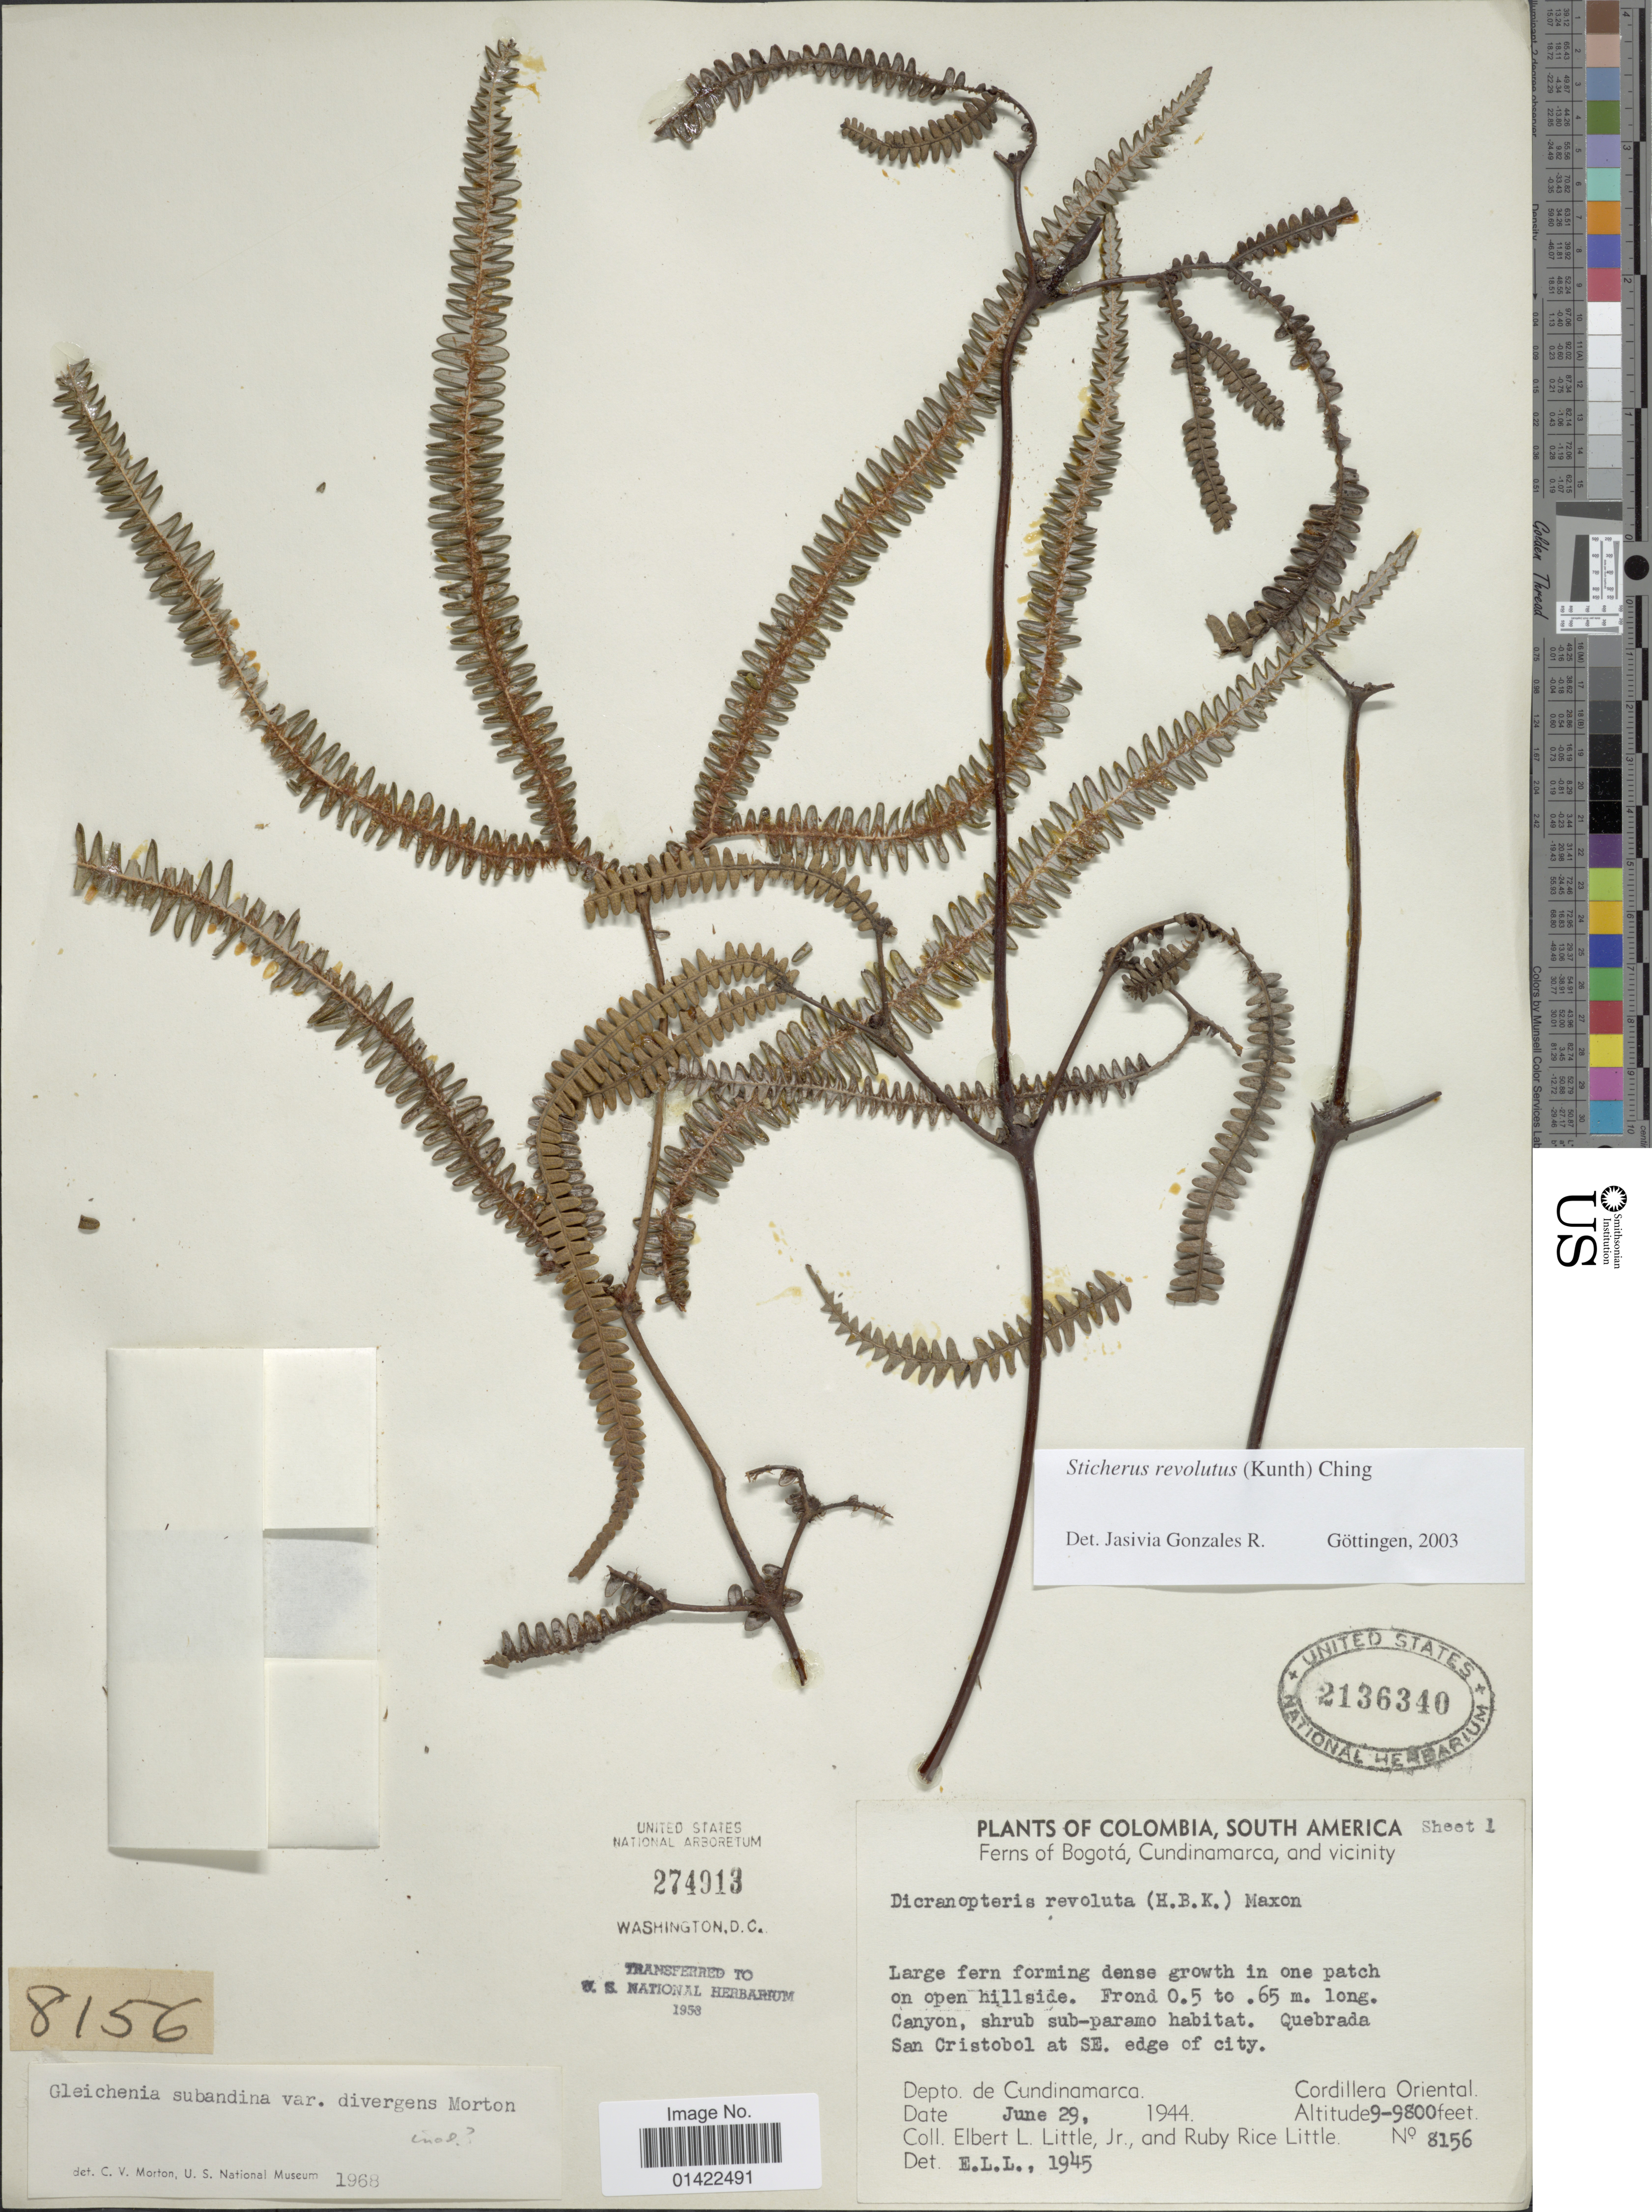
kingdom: Plantae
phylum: Tracheophyta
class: Polypodiopsida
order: Gleicheniales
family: Gleicheniaceae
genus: Sticherus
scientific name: Sticherus revolutus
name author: (Kunth) Ching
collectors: E. L. Little & R. R. Little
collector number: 8156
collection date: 1944-06-29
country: Colombia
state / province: Cundinamarca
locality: Bogota, Cundinamarca and vicinity, Cordillera Oriental. Quebrada San Cristobol at SE edge of city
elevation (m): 2743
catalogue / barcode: US 2136340